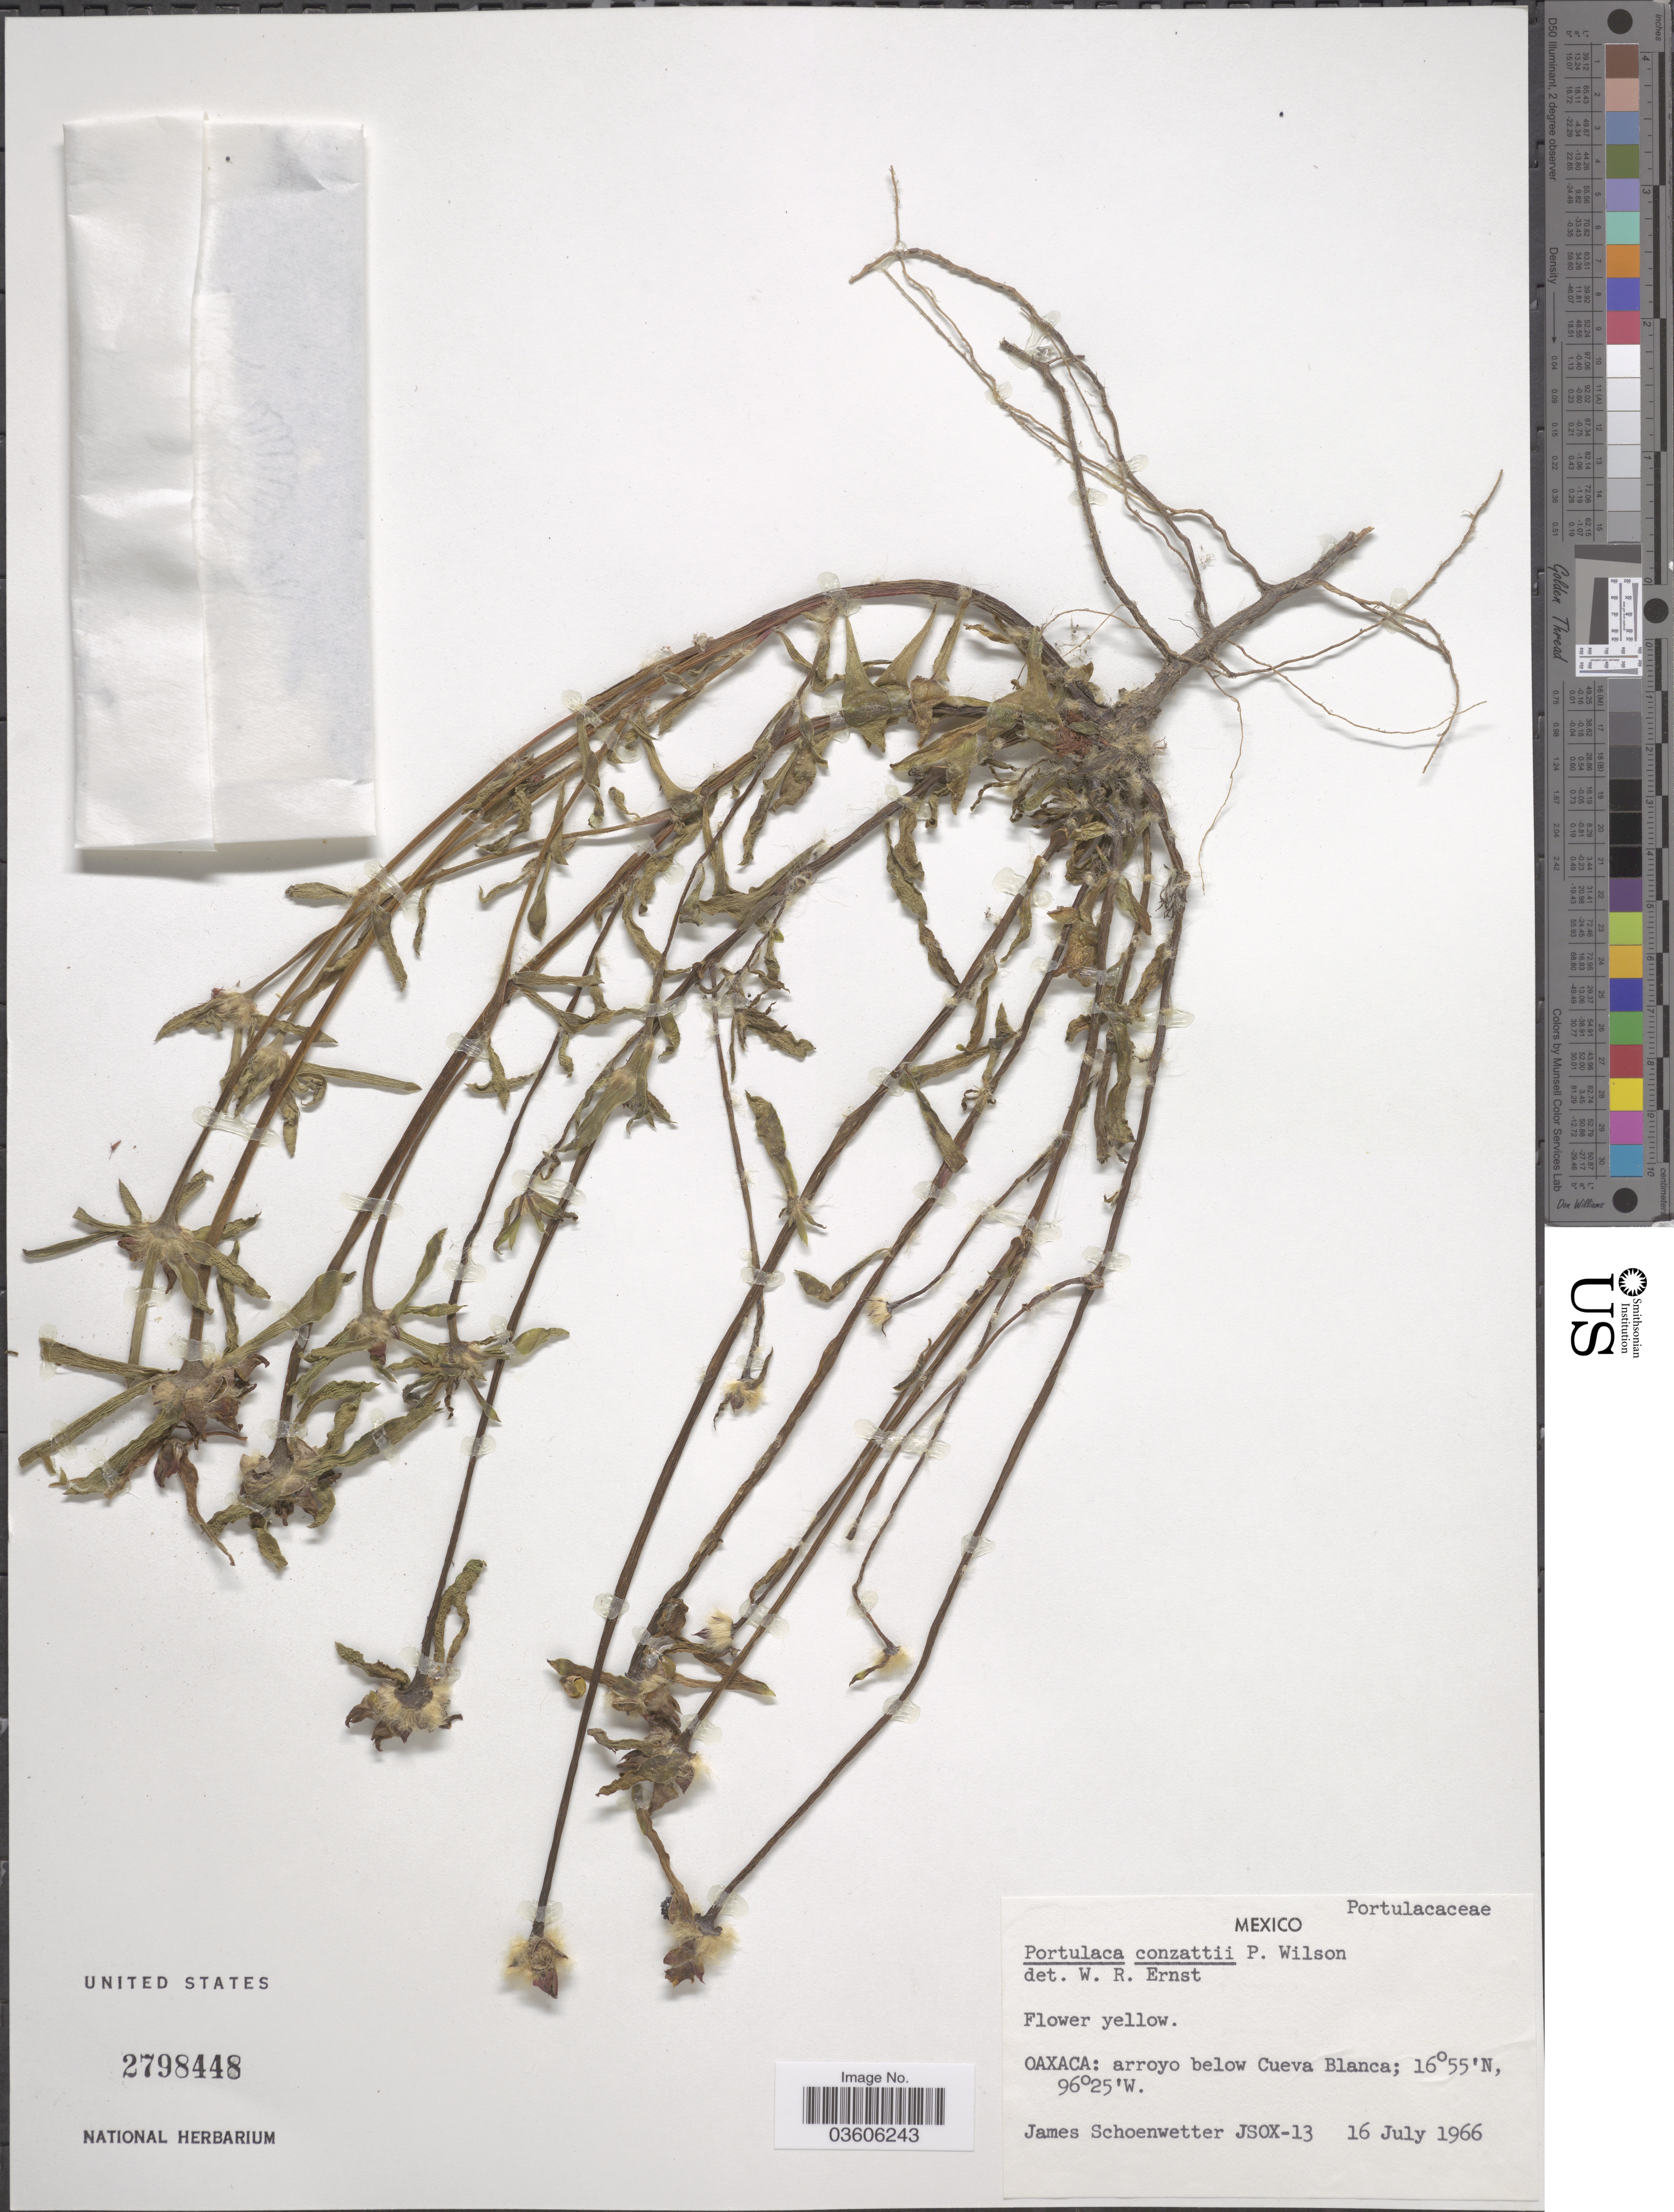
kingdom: Plantae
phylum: Tracheophyta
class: Magnoliopsida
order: Caryophyllales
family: Portulacaceae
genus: Portulaca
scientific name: Portulaca conzattii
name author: P. Wilson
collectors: J. Schoenwetter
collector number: JSOX-13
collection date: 1966-07-16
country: Mexico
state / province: Oaxaca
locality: Arroyo below Cueva Blanca.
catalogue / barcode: US 2798448